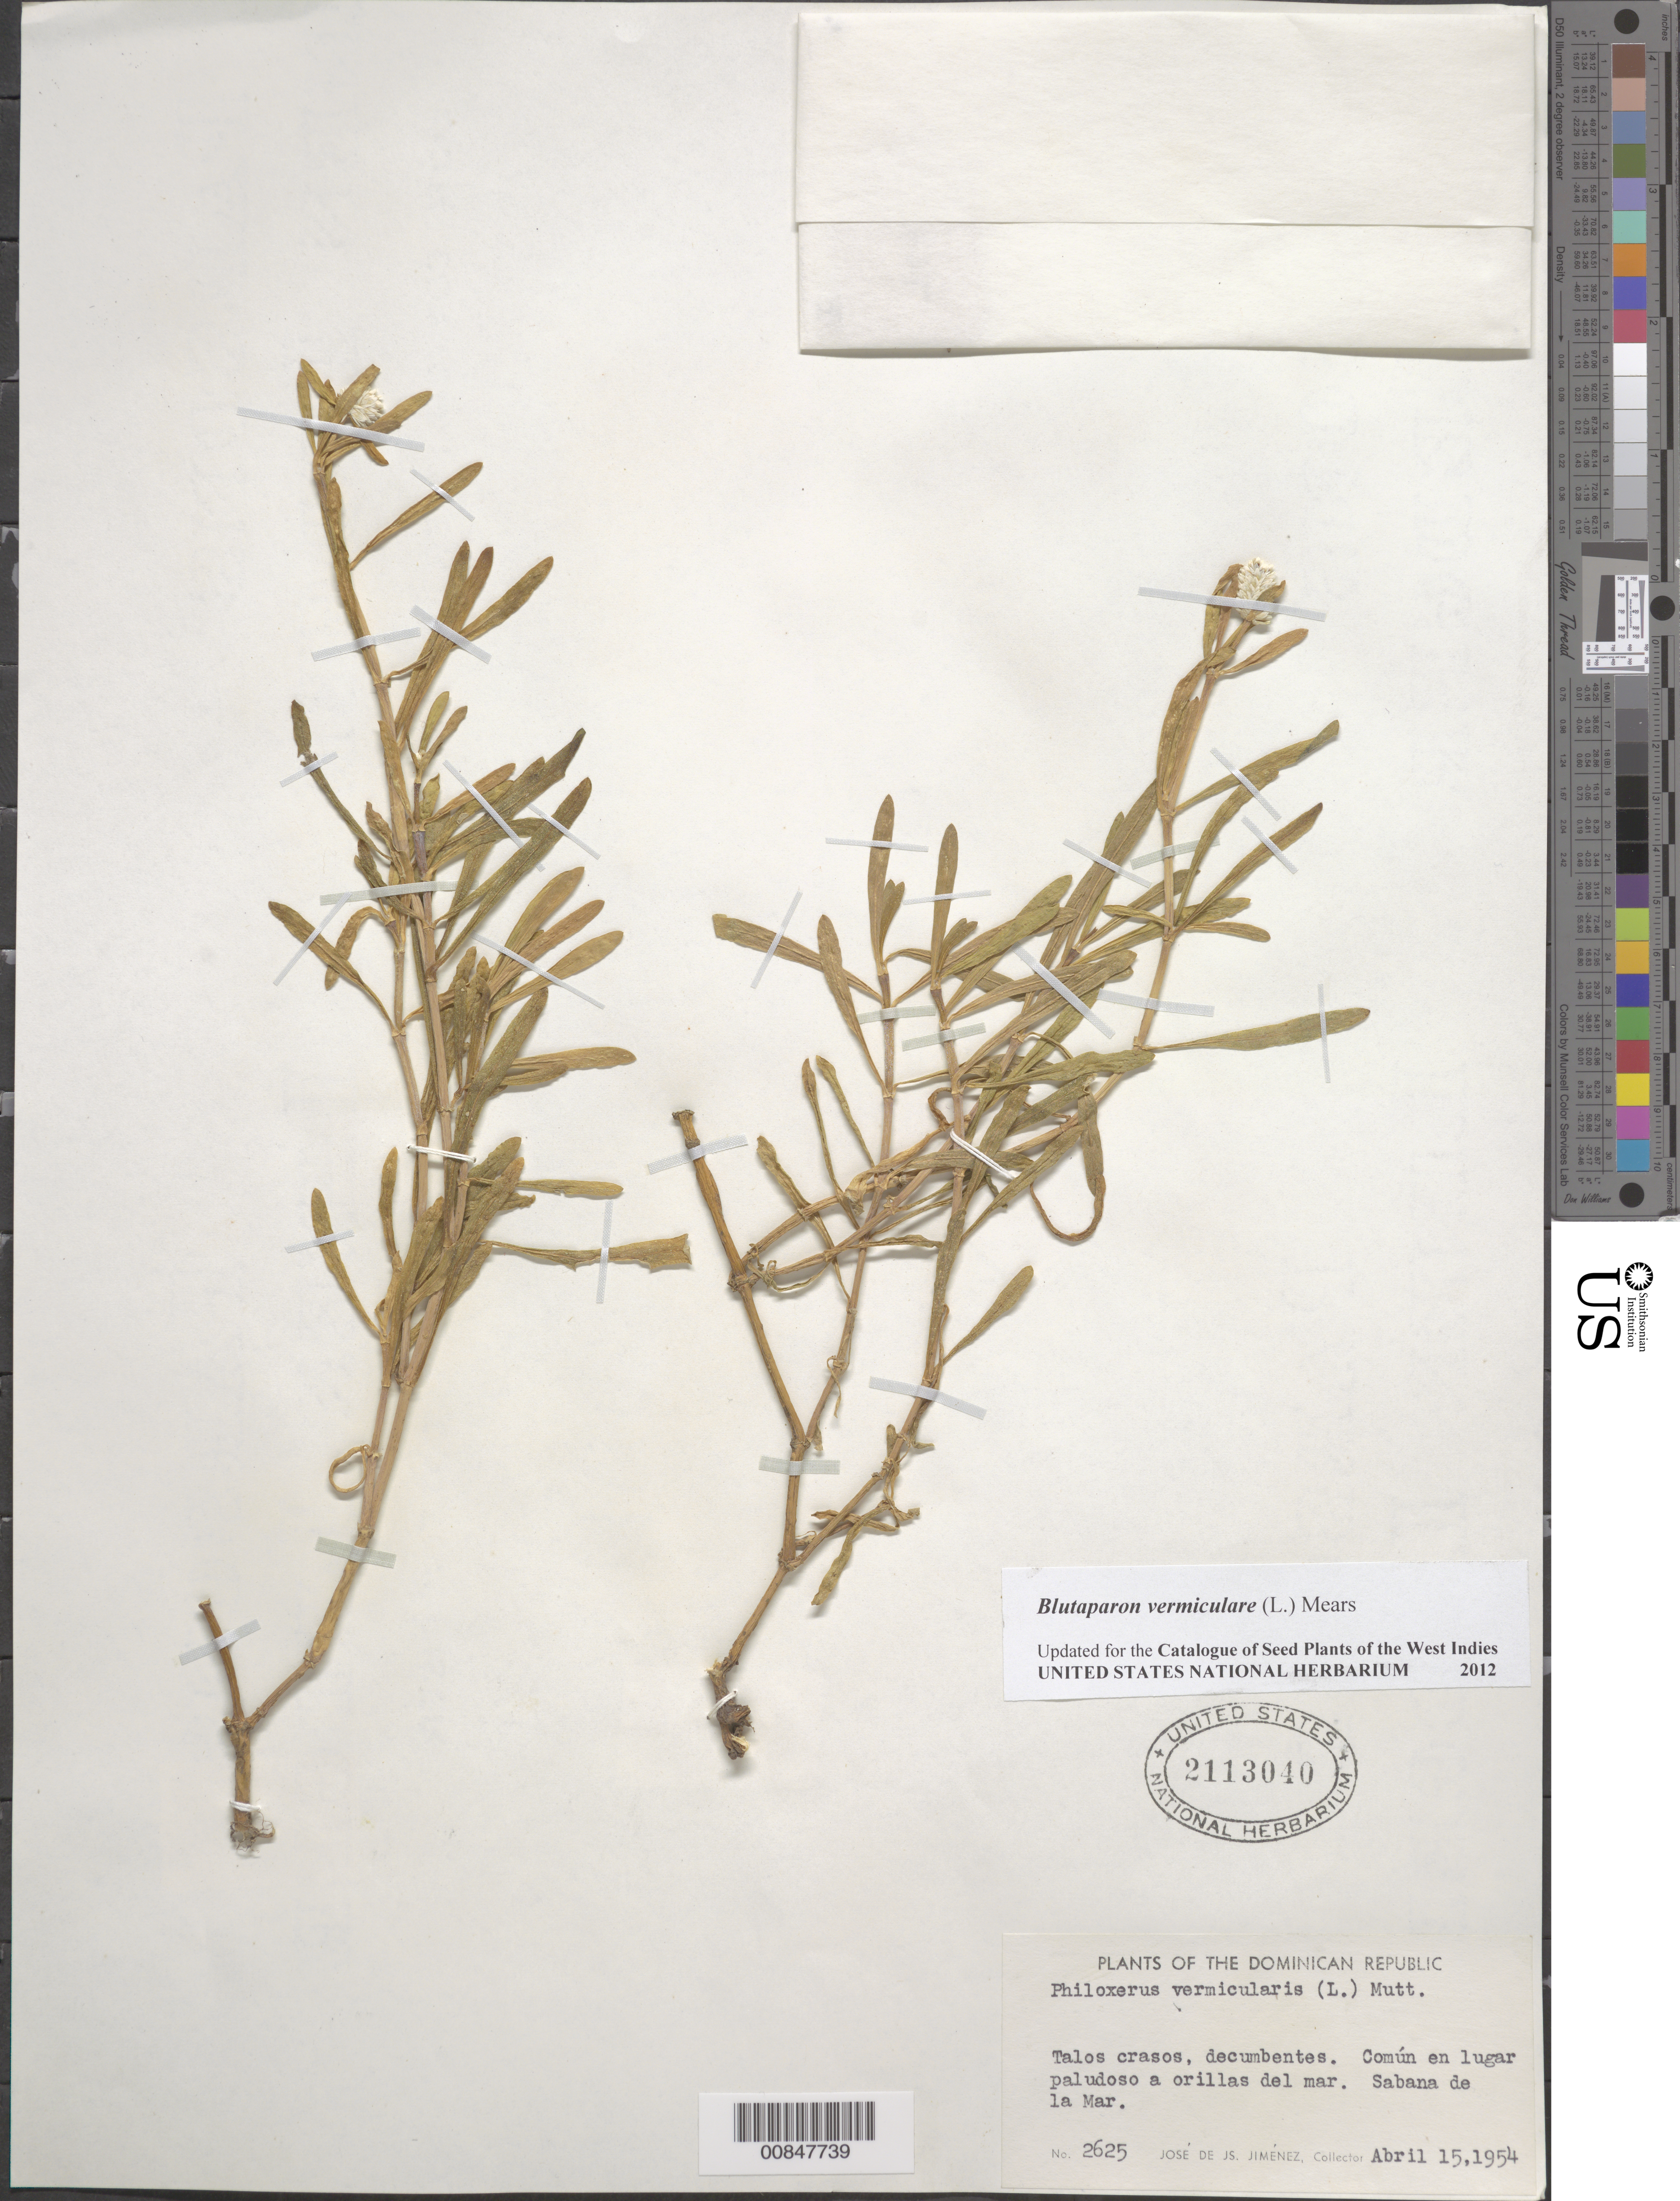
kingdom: Plantae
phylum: Tracheophyta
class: Magnoliopsida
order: Caryophyllales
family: Amaranthaceae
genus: Gomphrena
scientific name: Gomphrena vermicularis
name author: L.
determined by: Strong, Mark T., (BOT), Smithsonian Institution - National Museum of Natural History (UNITED STATES)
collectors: J. J. Jiménez Almonte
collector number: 2625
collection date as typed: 15 Apr 1954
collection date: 1954-04-15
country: Dominican Republic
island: Hispaniola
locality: Sabana de la Mar.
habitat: Común en lugar paludoso a orillas del mar.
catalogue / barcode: US 2113040